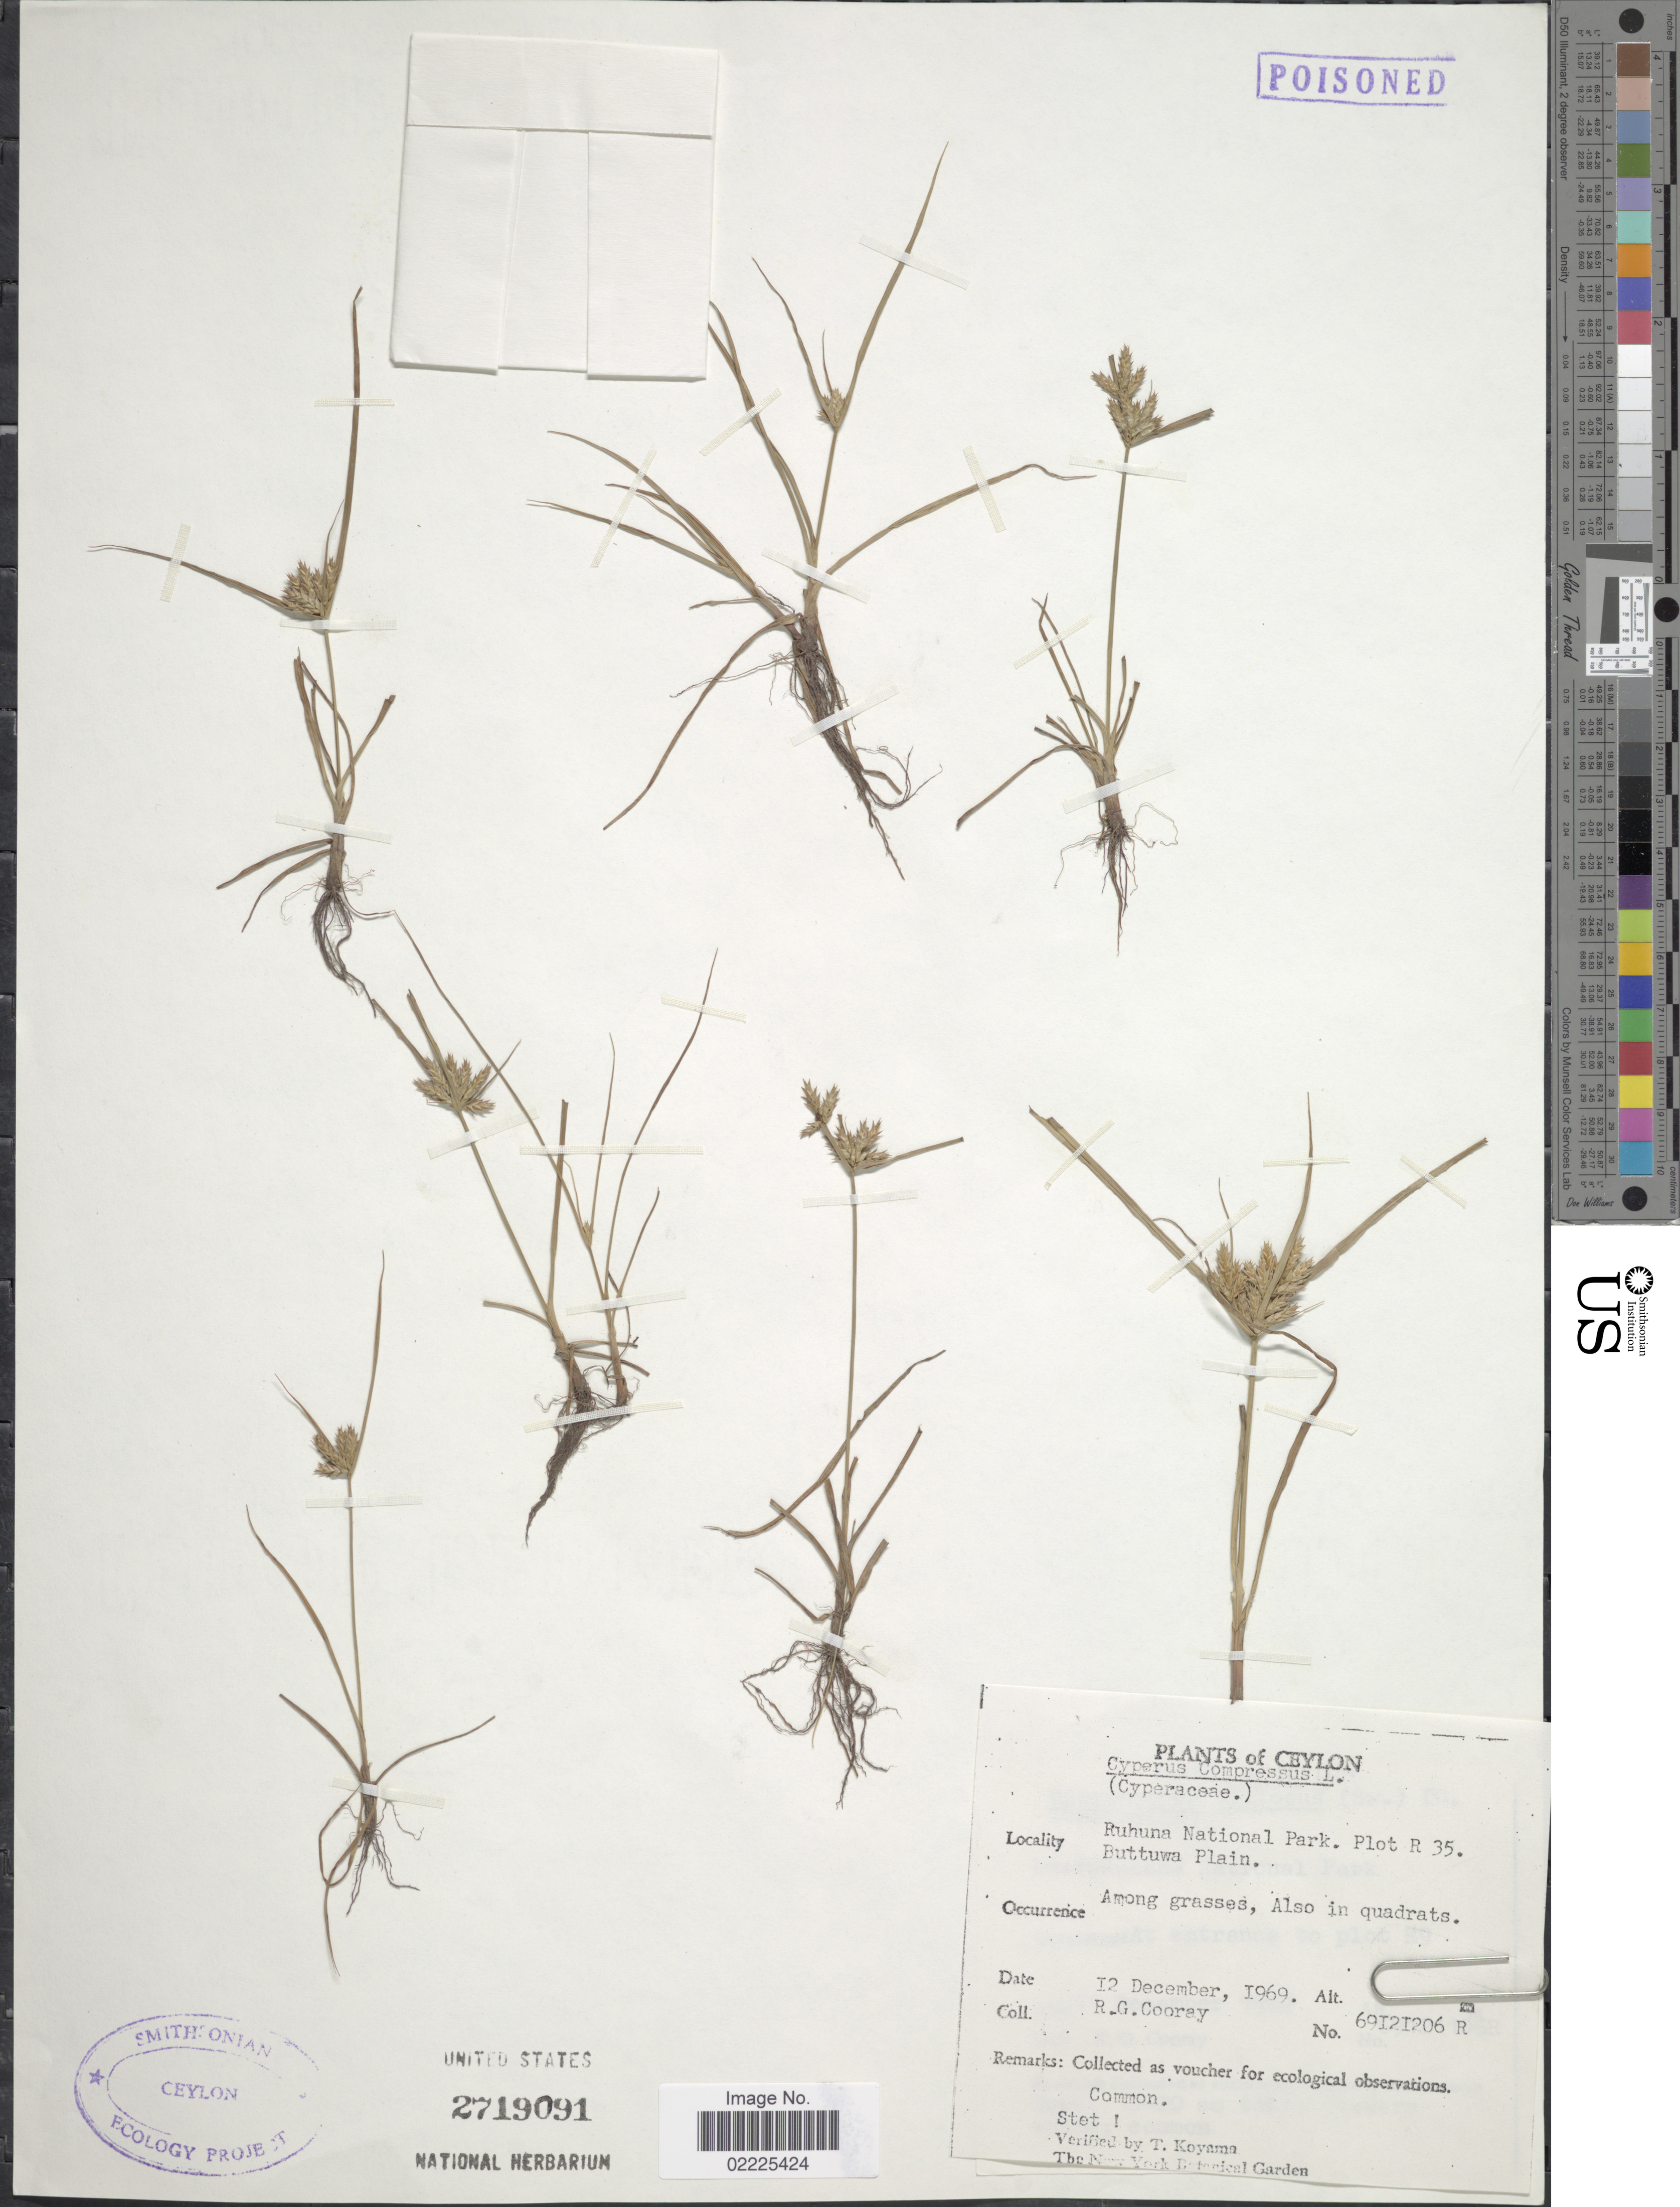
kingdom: Plantae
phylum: Tracheophyta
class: Liliopsida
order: Poales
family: Cyperaceae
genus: Cyperus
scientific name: Cyperus compressus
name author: L.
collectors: R. Cooray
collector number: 69121206R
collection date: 1969-12-12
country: Sri Lanka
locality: Ceylon, Ruhuna National Park, Plot R 35. Buttawa Plain, Among grasses, Also in quadrats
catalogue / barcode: US 2719091